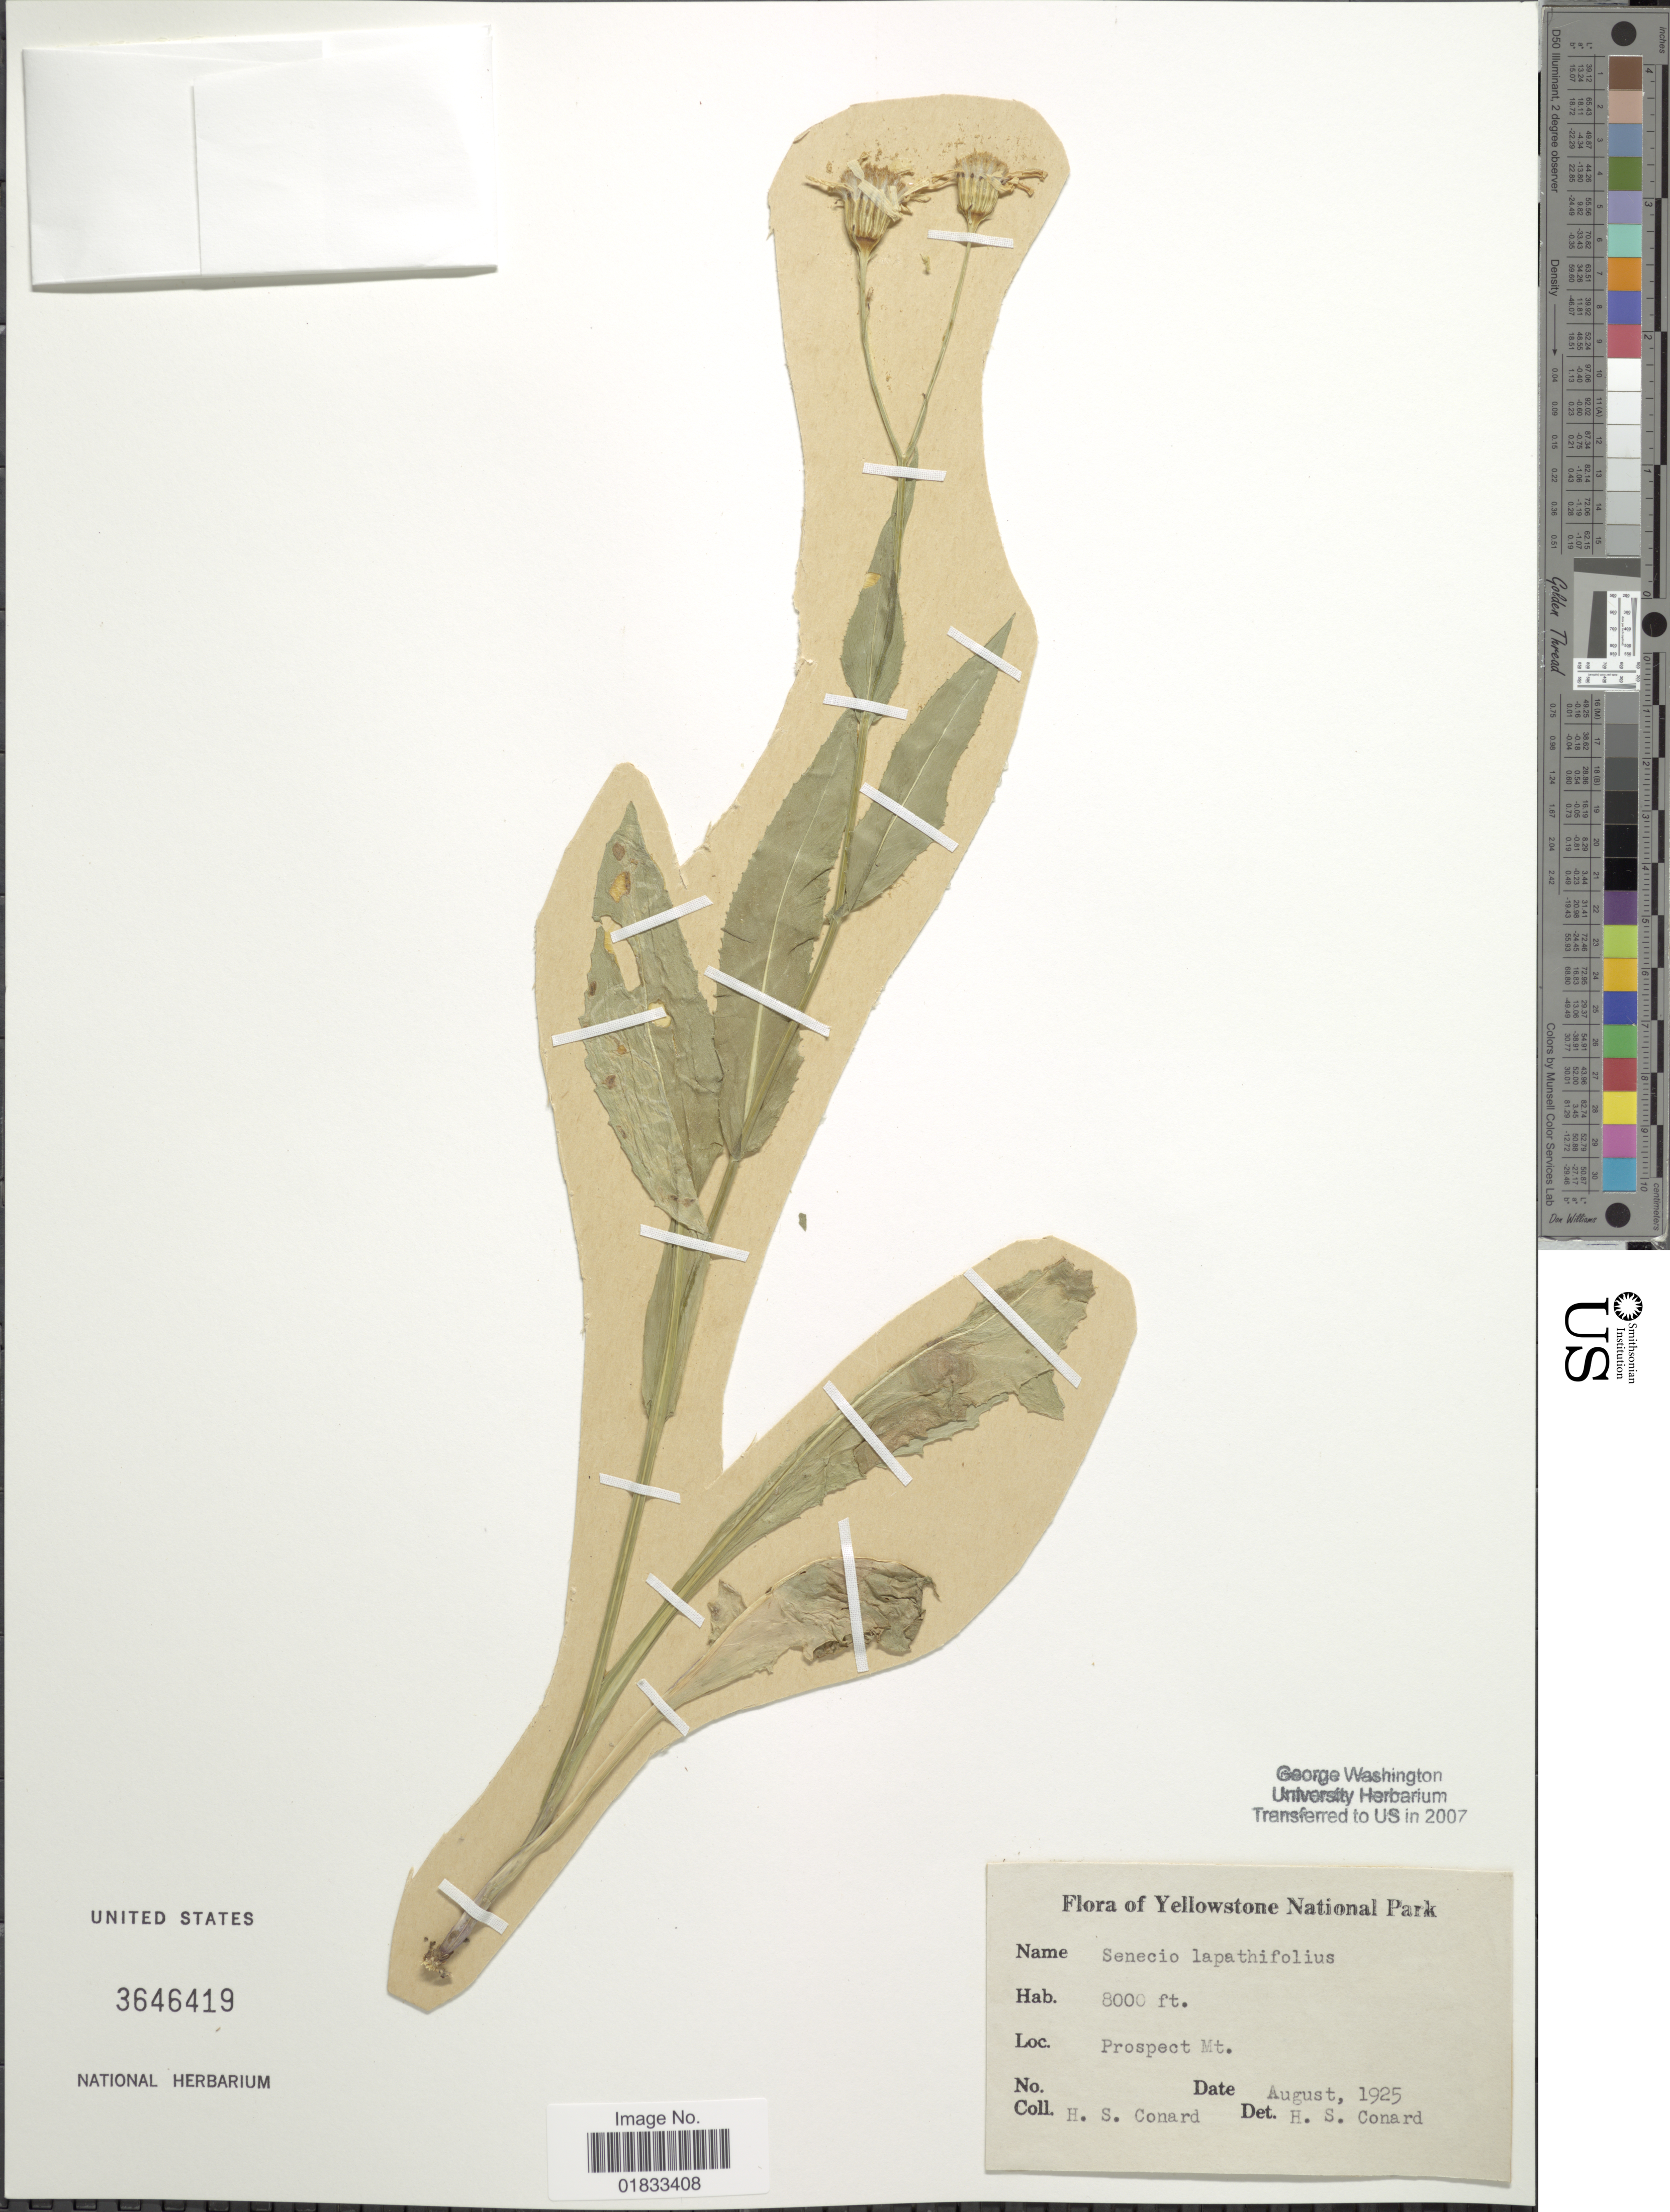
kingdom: Plantae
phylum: Tracheophyta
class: Magnoliopsida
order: Asterales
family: Asteraceae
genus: Senecio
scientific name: Senecio crassulus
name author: A. Gray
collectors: H. S. Conard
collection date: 1925-08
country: United States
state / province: Wyoming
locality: Yellow Stone National Park, Prospect Mt.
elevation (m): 2438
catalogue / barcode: US 3646419